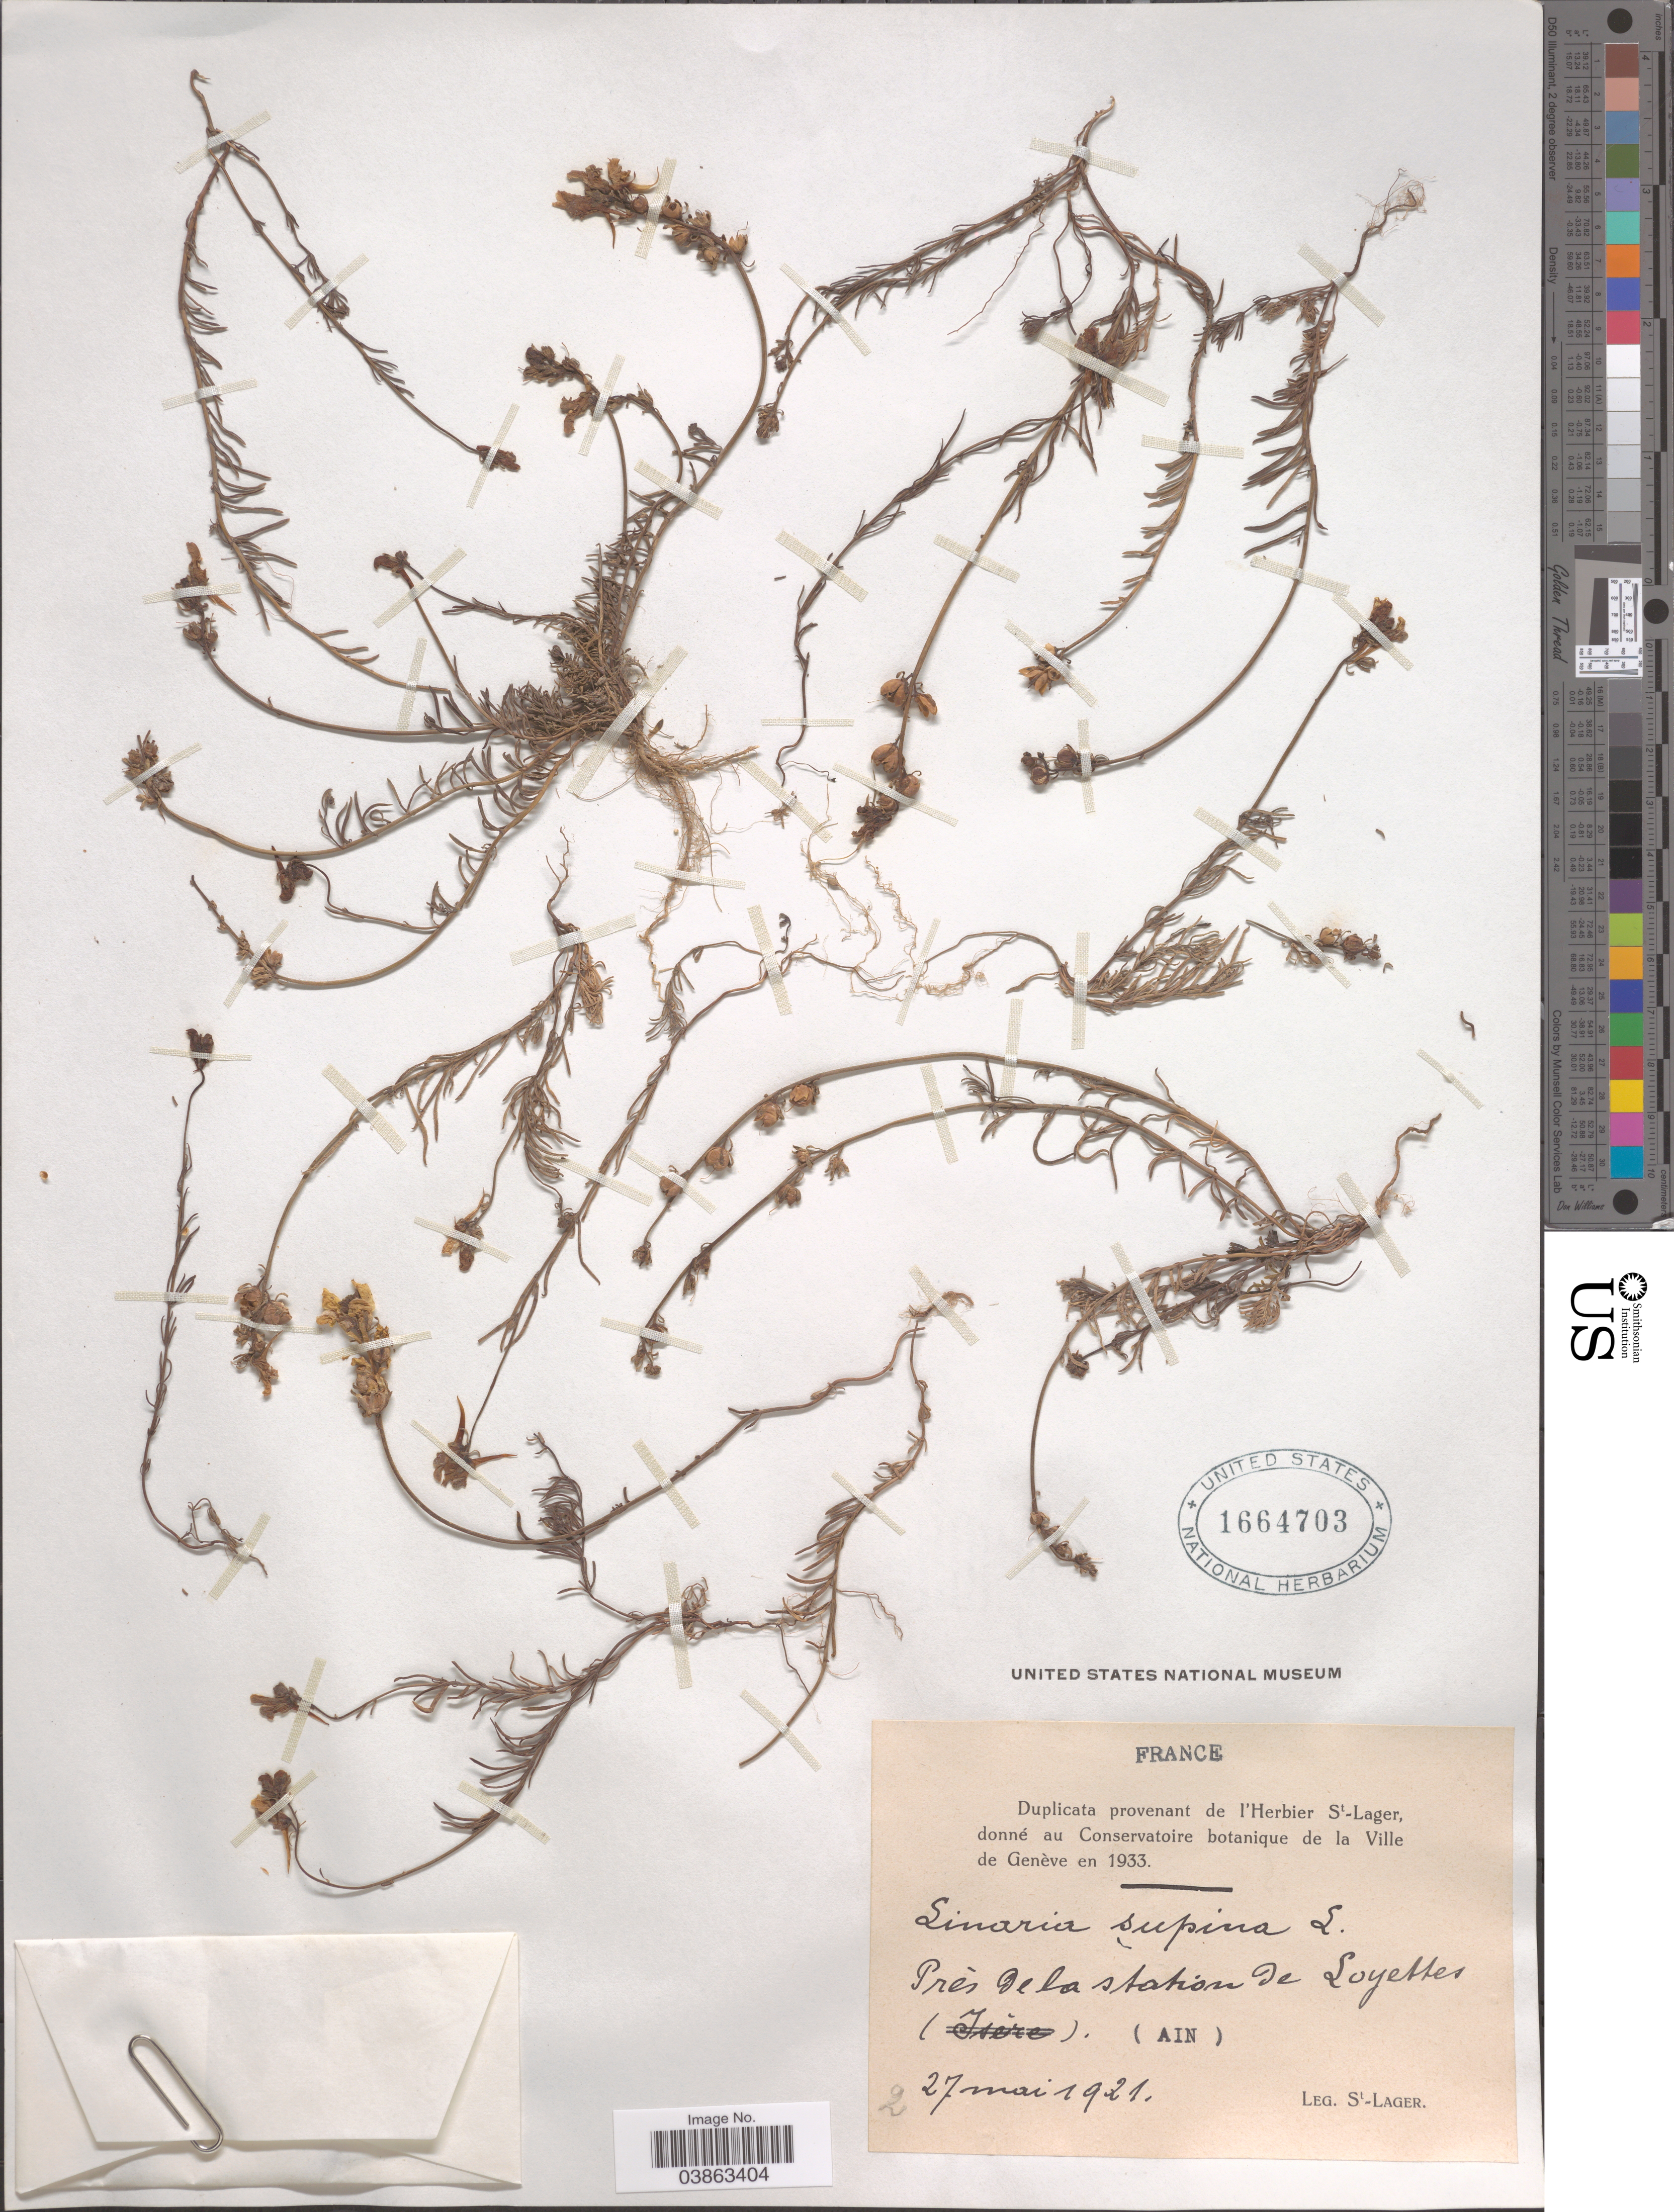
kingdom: Plantae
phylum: Tracheophyta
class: Magnoliopsida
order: Lamiales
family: Plantaginaceae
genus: Linaria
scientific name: Linaria supina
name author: (L.) Chaz.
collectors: -. St. Lager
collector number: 2?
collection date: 1921-05-27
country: France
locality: Prés de la station de Loyettes. (AIN).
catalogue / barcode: US 1664703